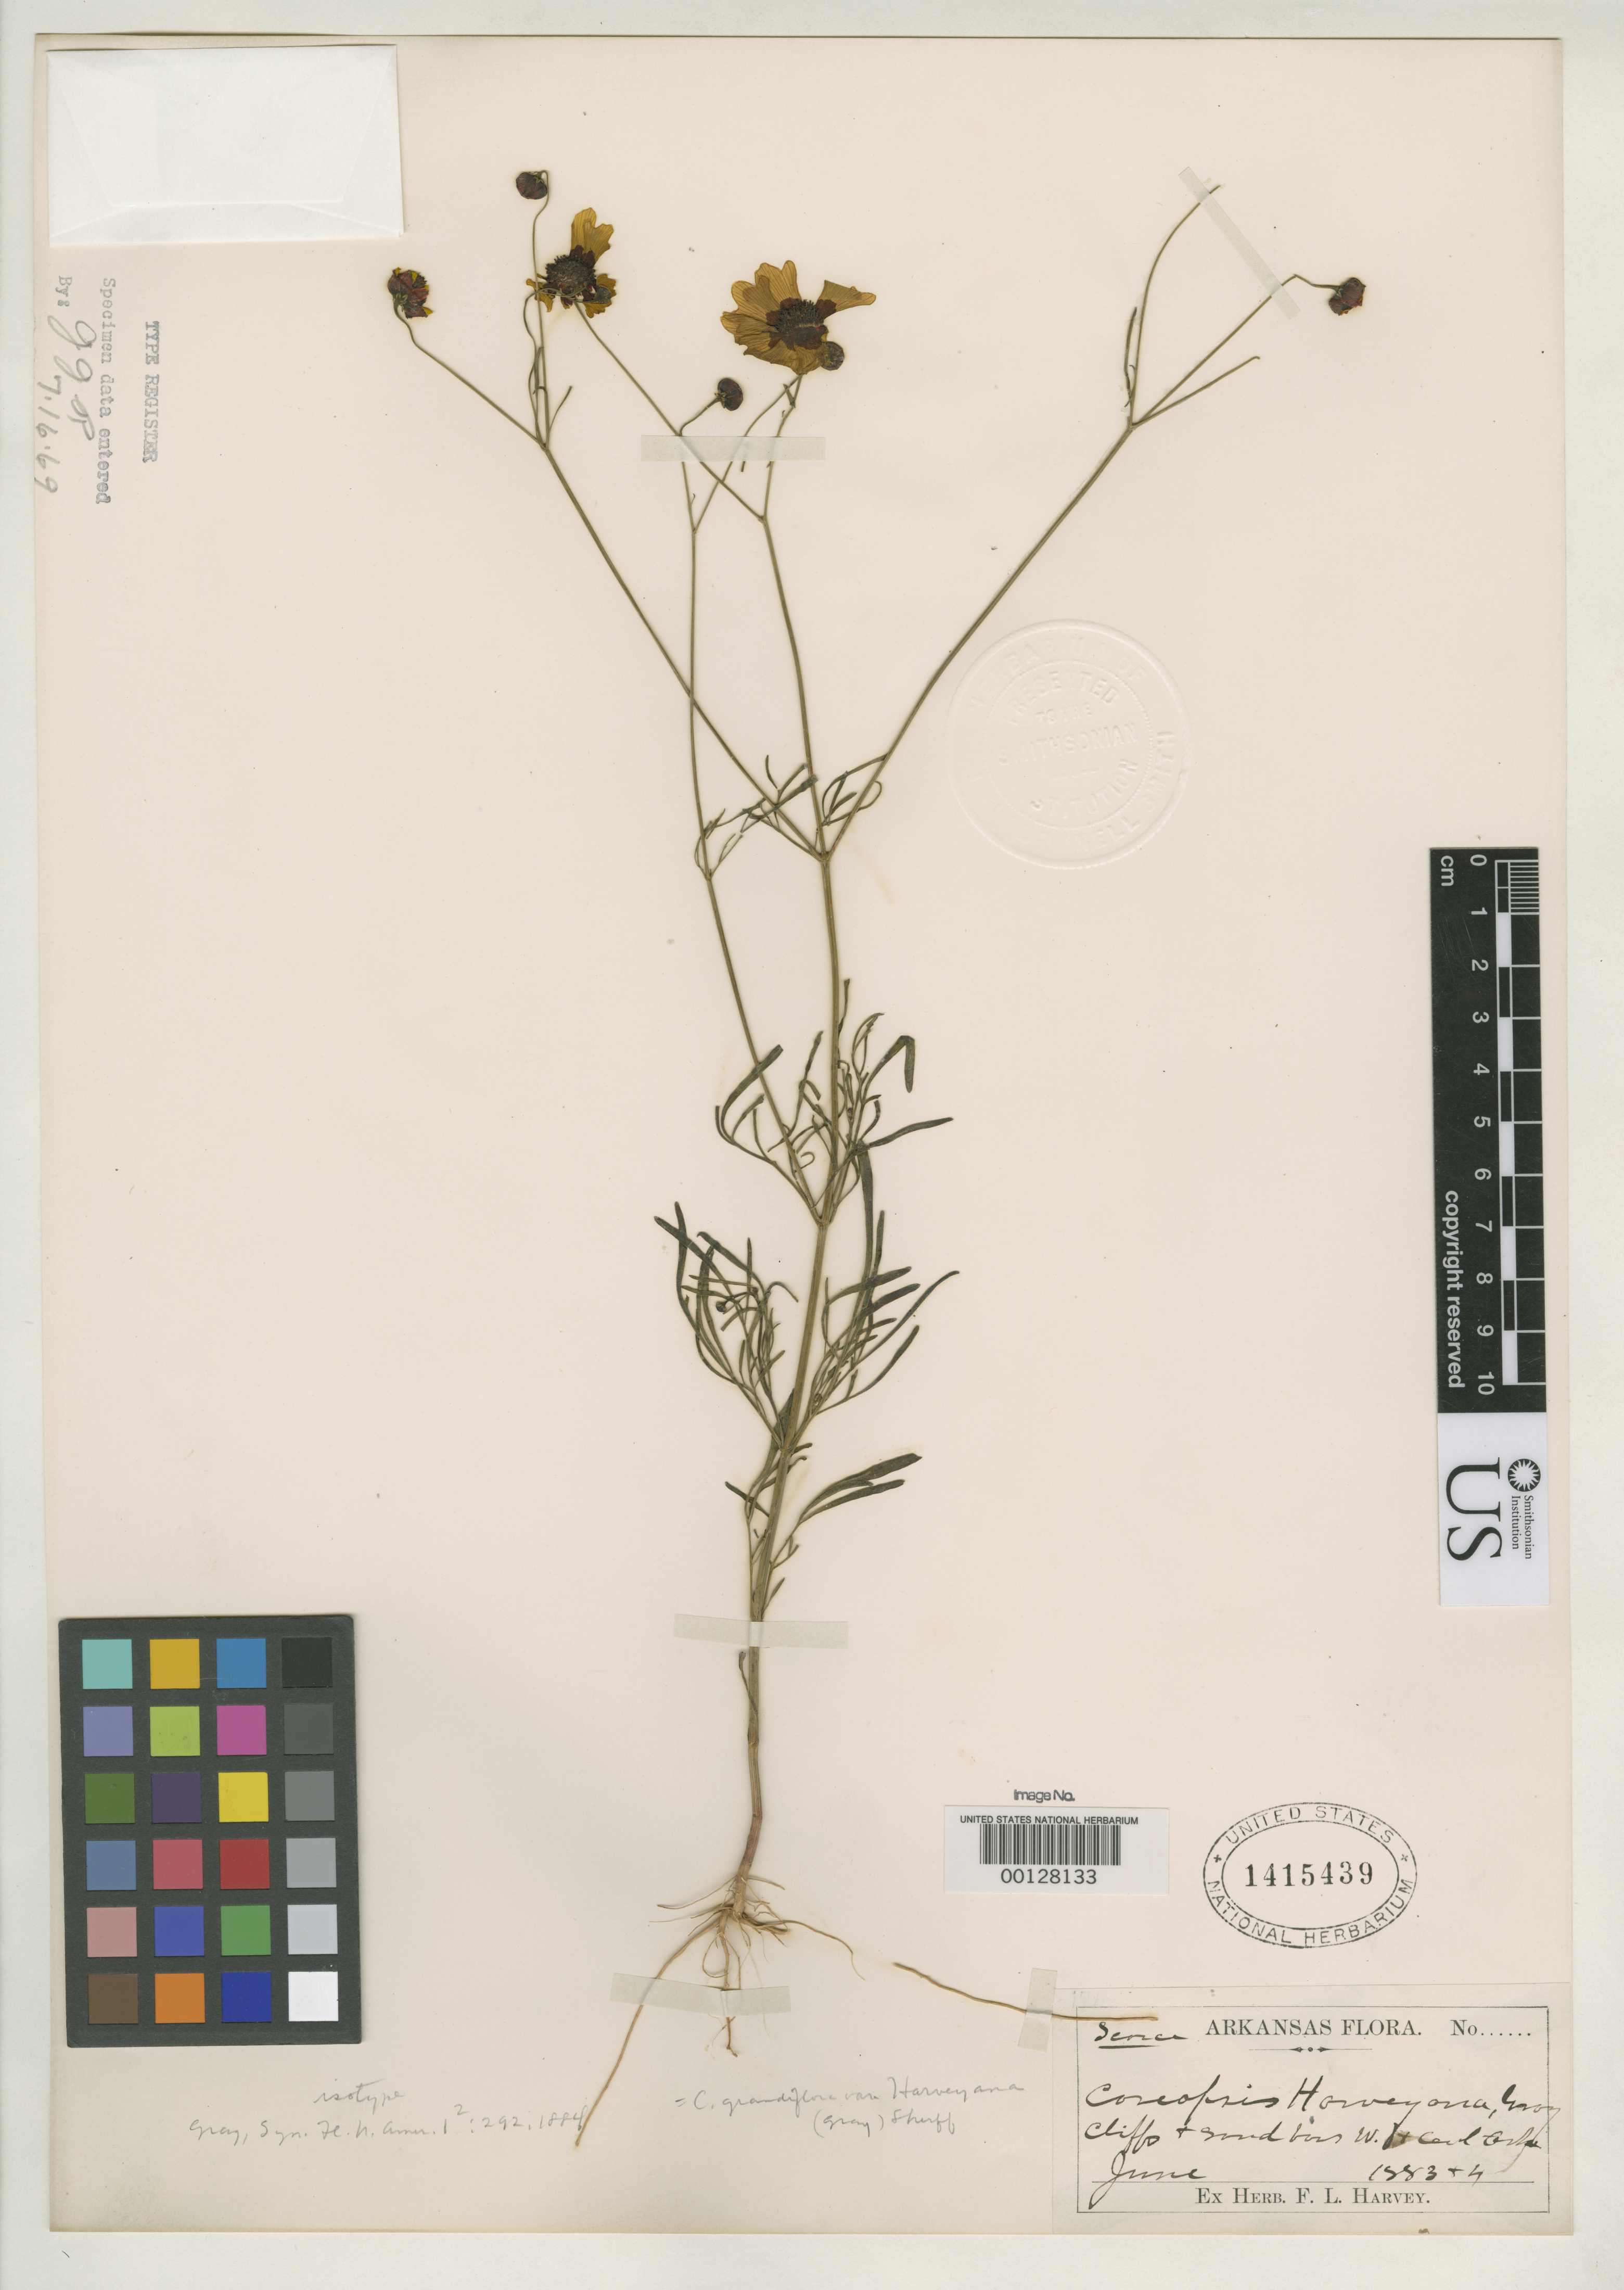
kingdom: Plantae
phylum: Tracheophyta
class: Magnoliopsida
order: Asterales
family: Asteraceae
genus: Coreopsis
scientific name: Coreopsis harveyana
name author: A. Gray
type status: Isotype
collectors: F. L. Harvey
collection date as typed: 1883 to -- --- 1884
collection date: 1883/1884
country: United States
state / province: Arkansas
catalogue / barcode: US 1415439